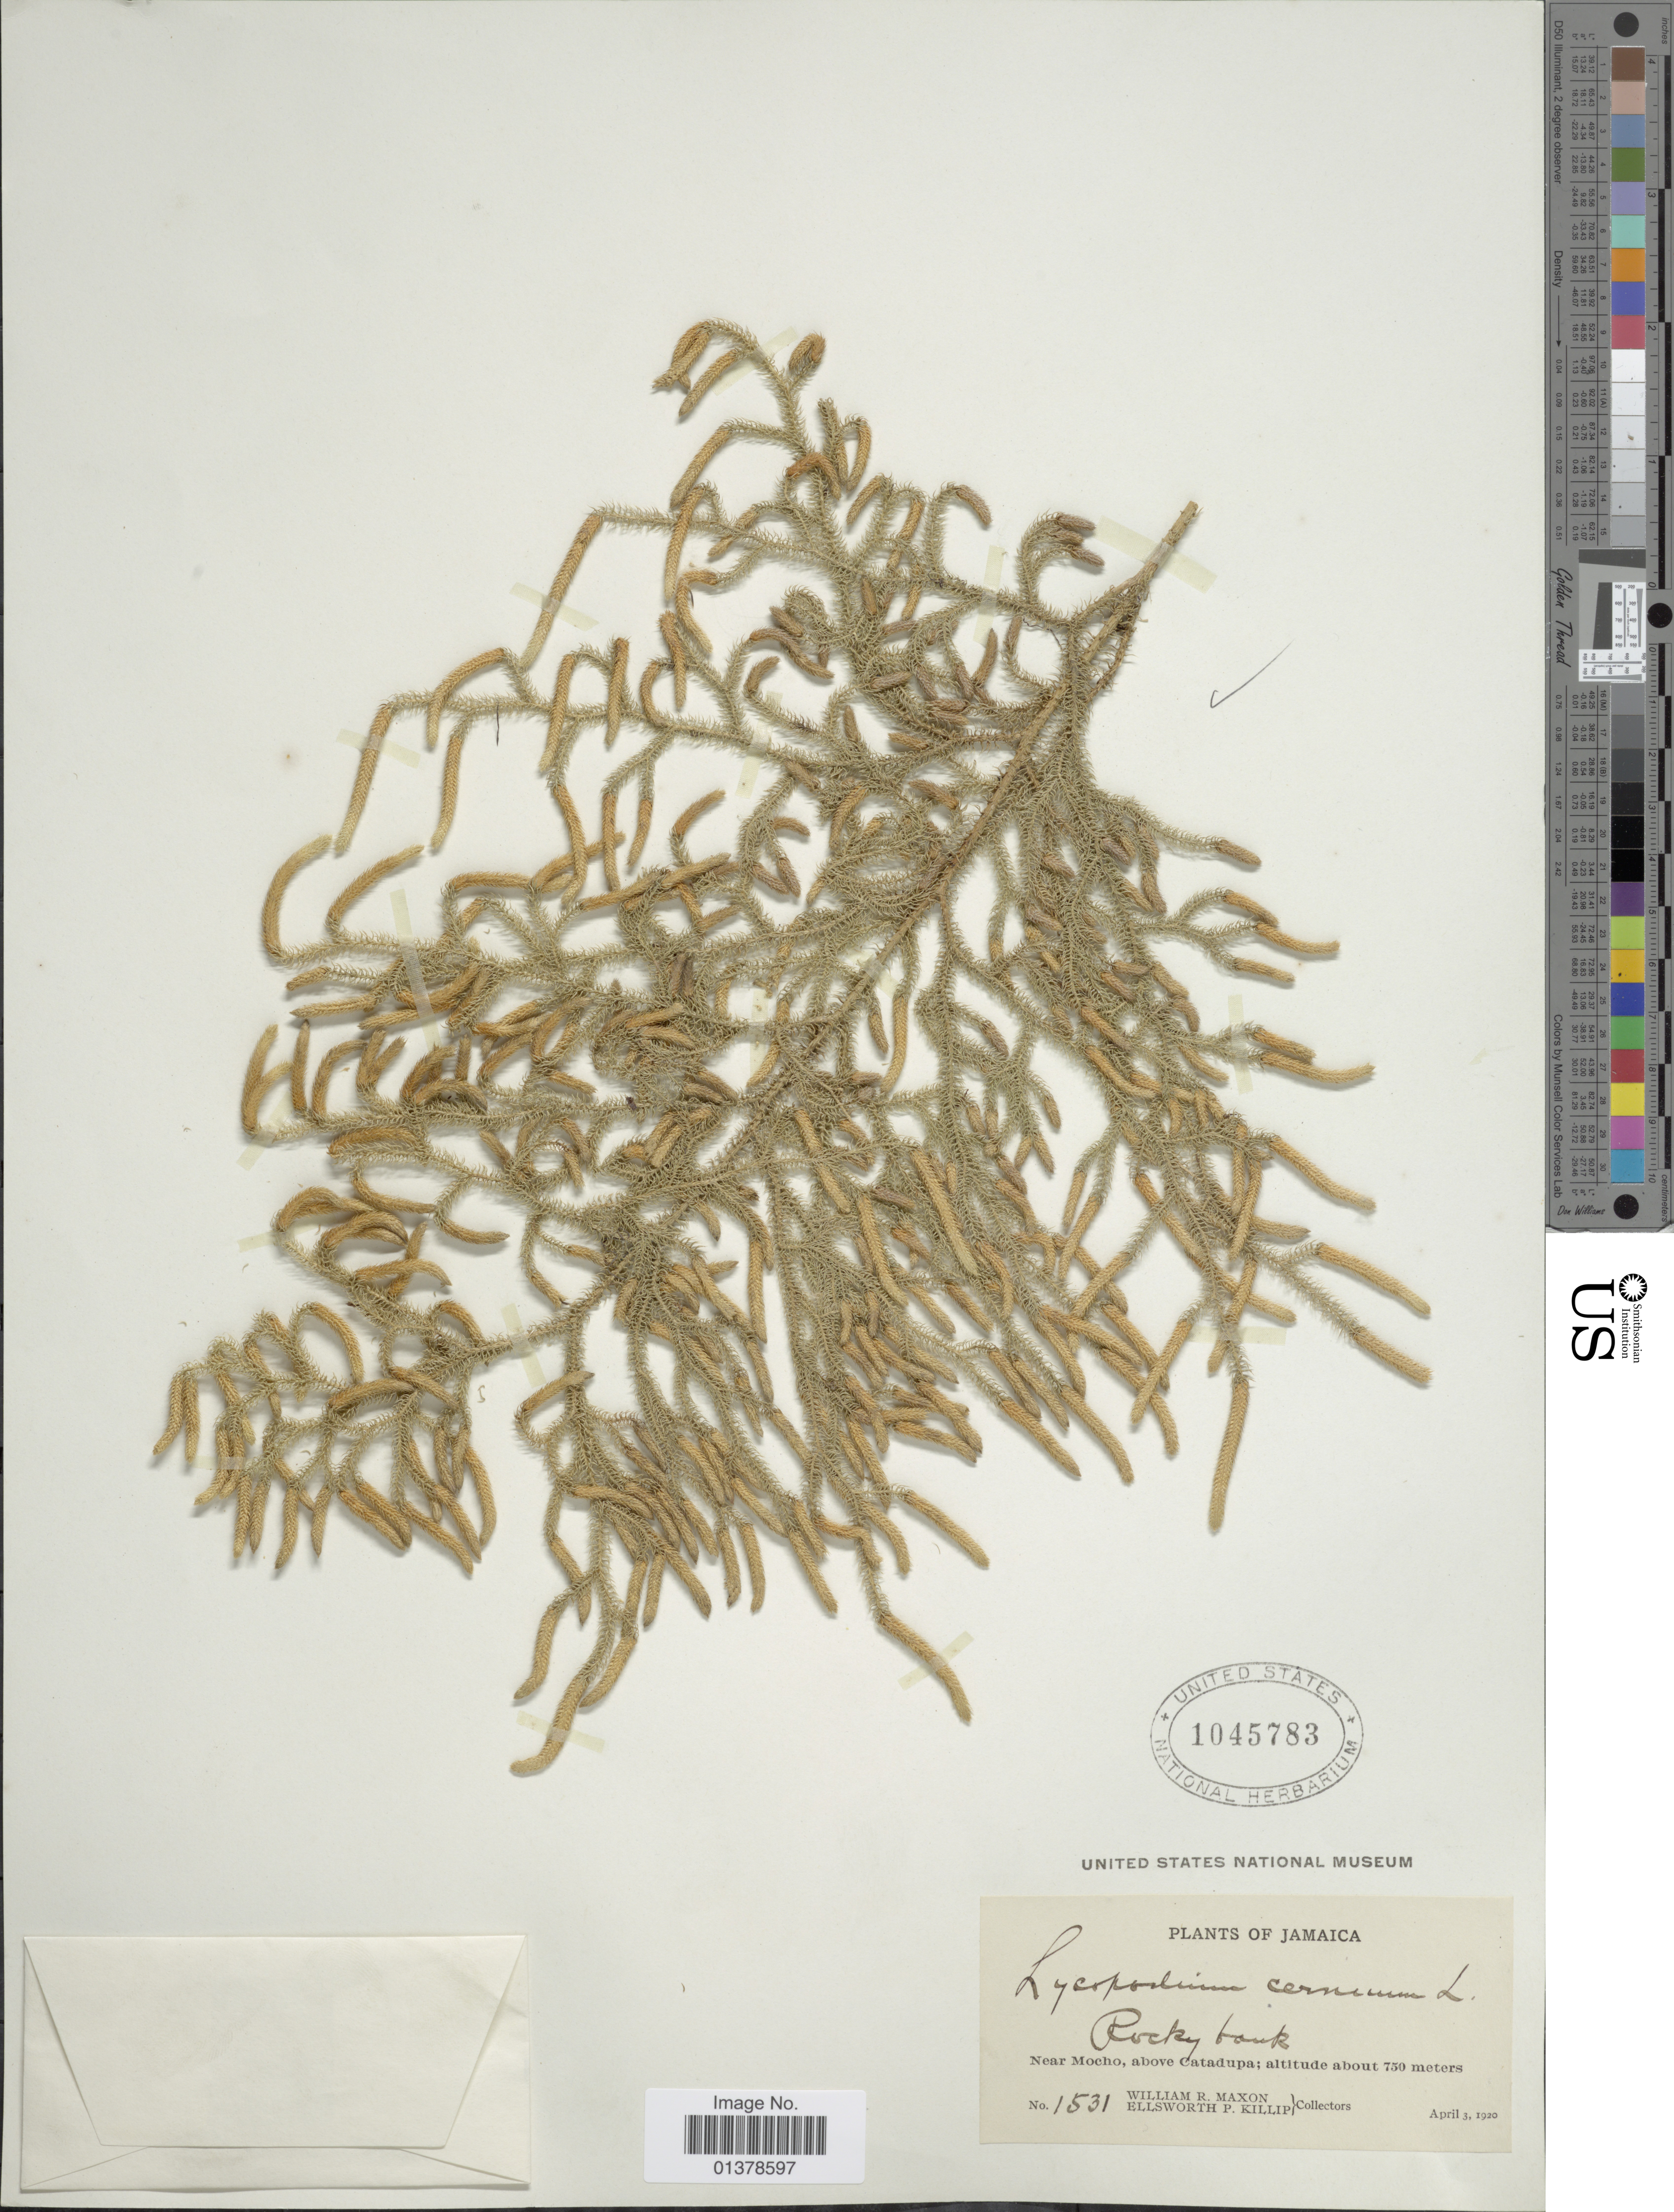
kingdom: Plantae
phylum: Tracheophyta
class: Lycopodiopsida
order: Lycopodiales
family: Lycopodiaceae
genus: Palhinhaea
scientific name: Palhinhaea cernua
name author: (L.) Vasc. & Franco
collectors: W. R. Maxon & E. P. Killip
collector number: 1531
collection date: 1920-04-03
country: Jamaica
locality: Near Mocho, above Catadupa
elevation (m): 730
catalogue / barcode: US 1045783